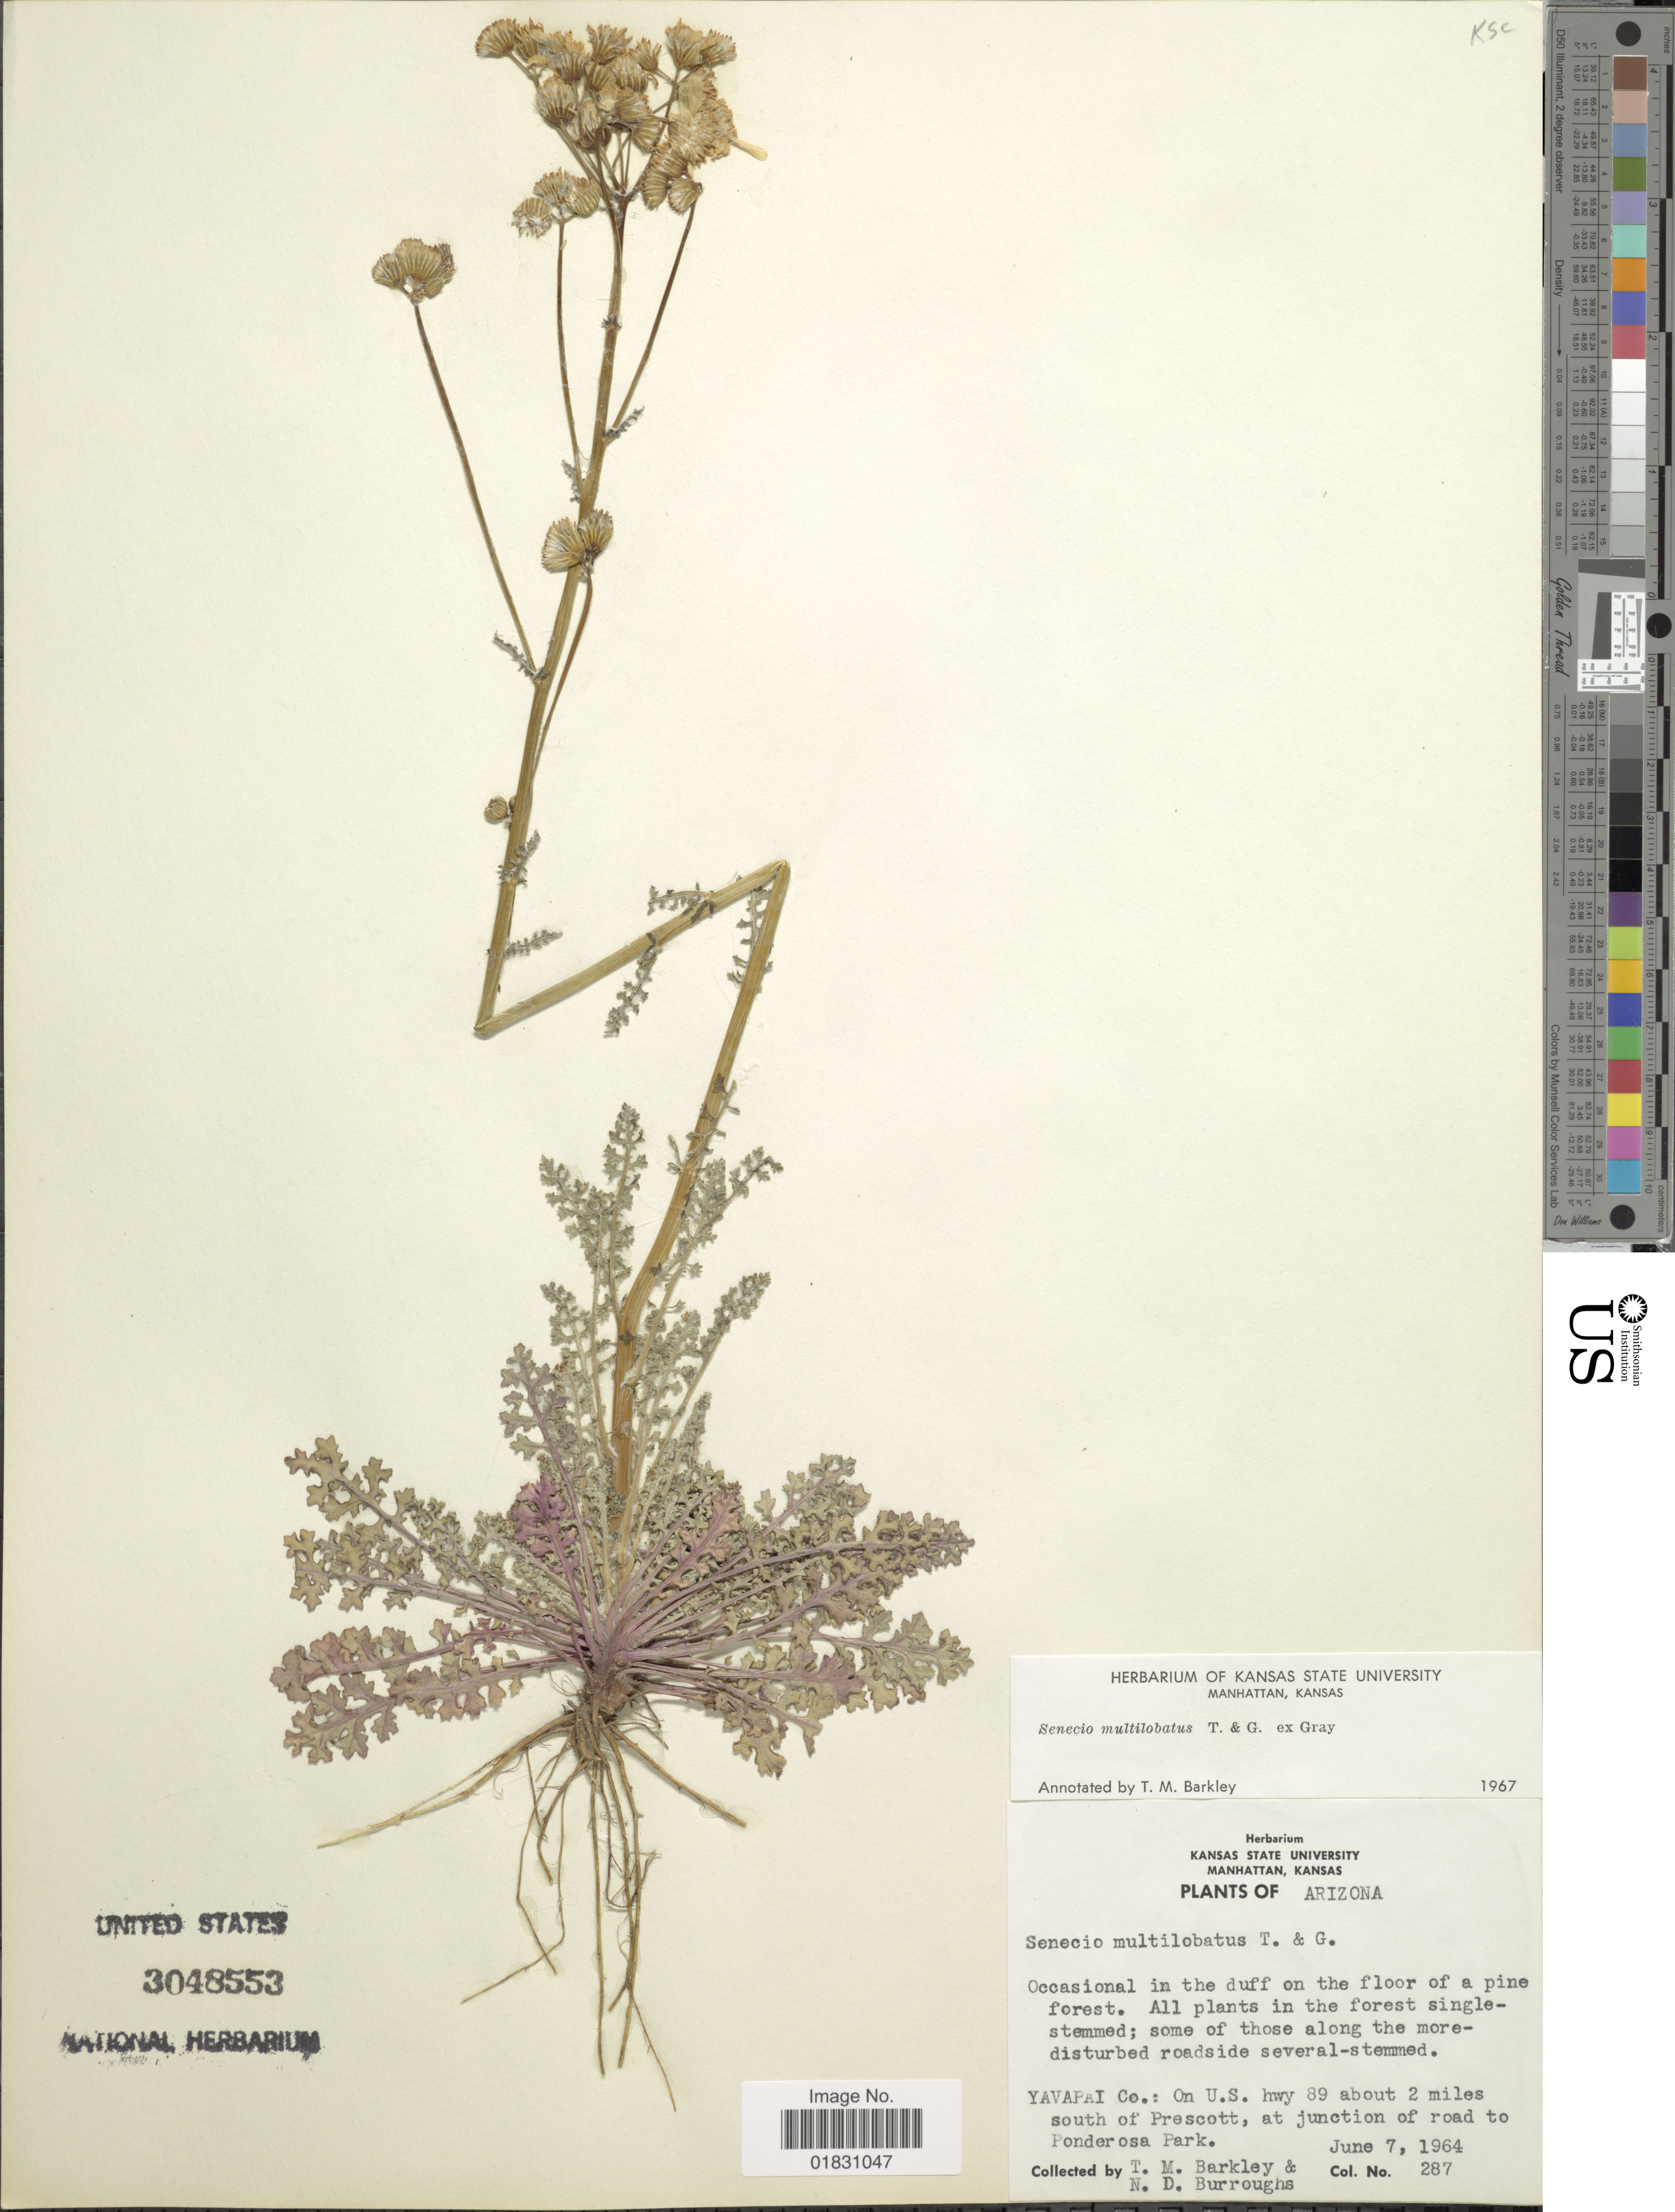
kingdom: Plantae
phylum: Tracheophyta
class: Magnoliopsida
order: Asterales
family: Asteraceae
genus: Packera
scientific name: Packera multilobata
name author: (Torr. & A. Gray) W.A. Weber & Á. Löve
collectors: T. M. Barkley & N. Burroughs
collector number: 287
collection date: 1964-06-07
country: United States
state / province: Arizona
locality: Yavapai Co.: On U. S. hwy 89 about 2 miles south of Prescott, at junction of road to Ponderosa Park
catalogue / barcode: US 3048553